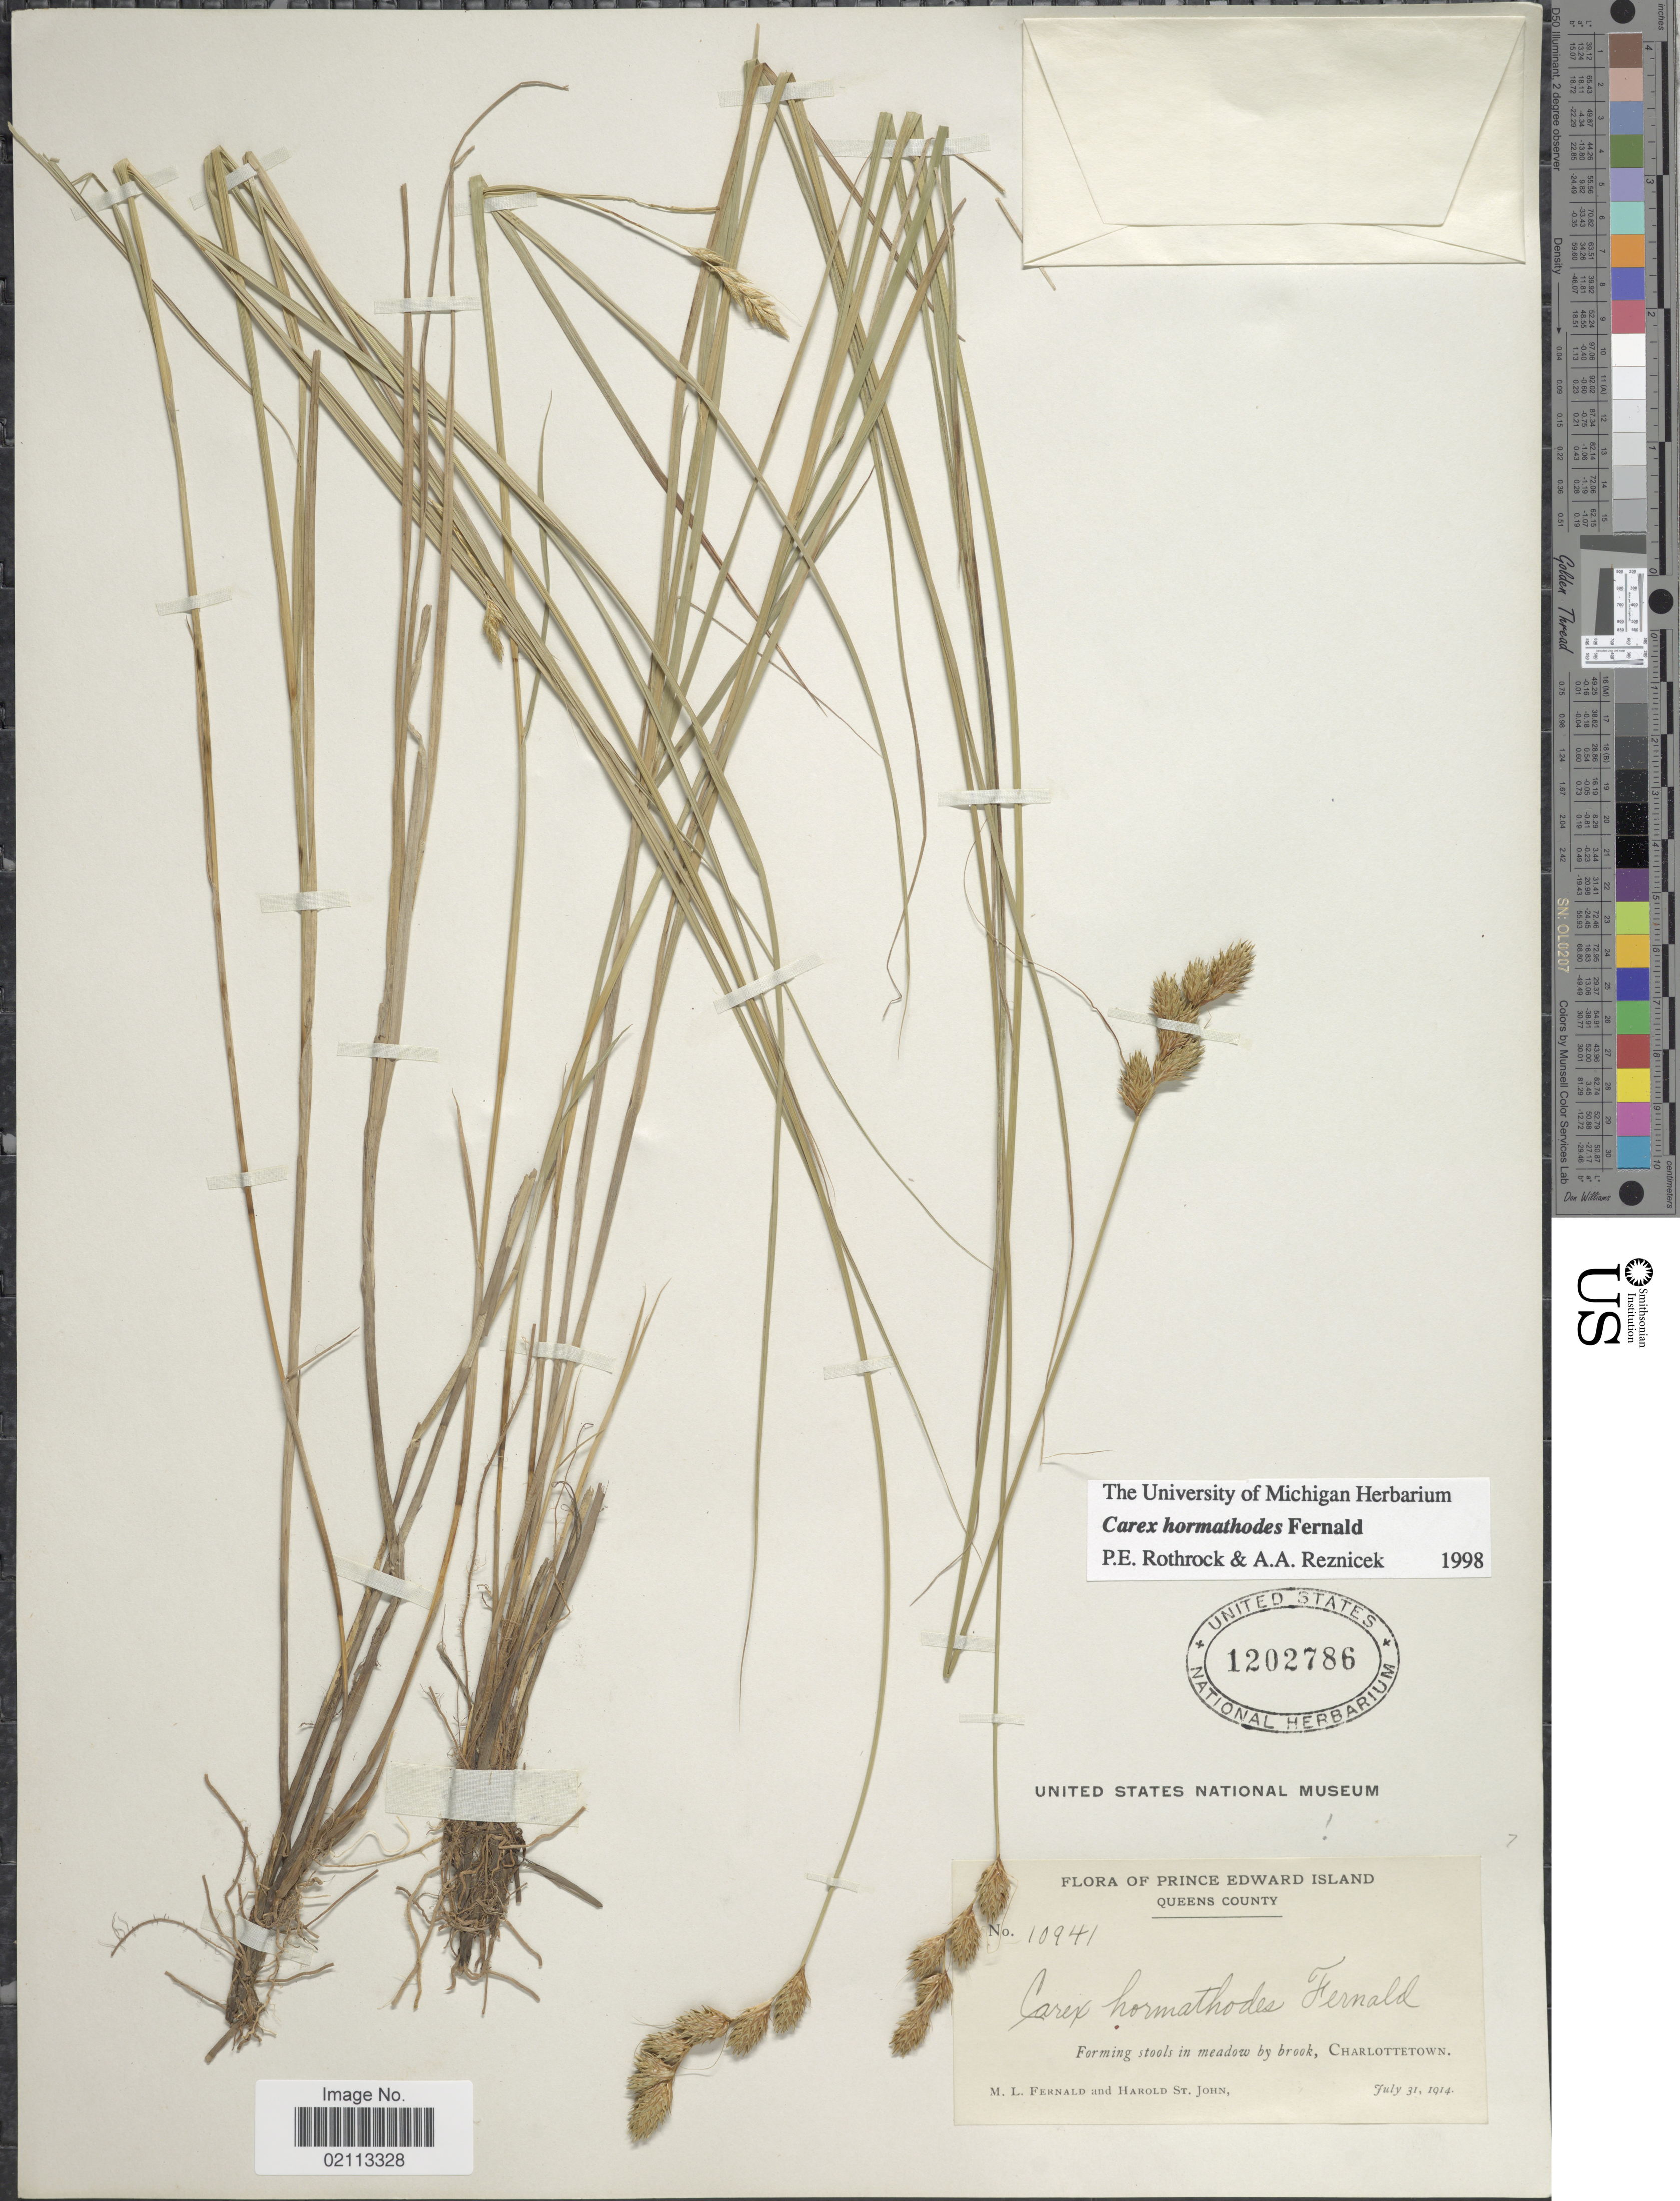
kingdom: Plantae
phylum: Tracheophyta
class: Liliopsida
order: Poales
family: Cyperaceae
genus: Carex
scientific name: Carex hormathodes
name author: Fernald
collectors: M. L. Fernald & H. St. John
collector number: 10941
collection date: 1914-07-31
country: Canada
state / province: Prince Edward Island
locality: Queens County, Forming stools in meadow by brook, Charlottetown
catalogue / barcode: US 1202786